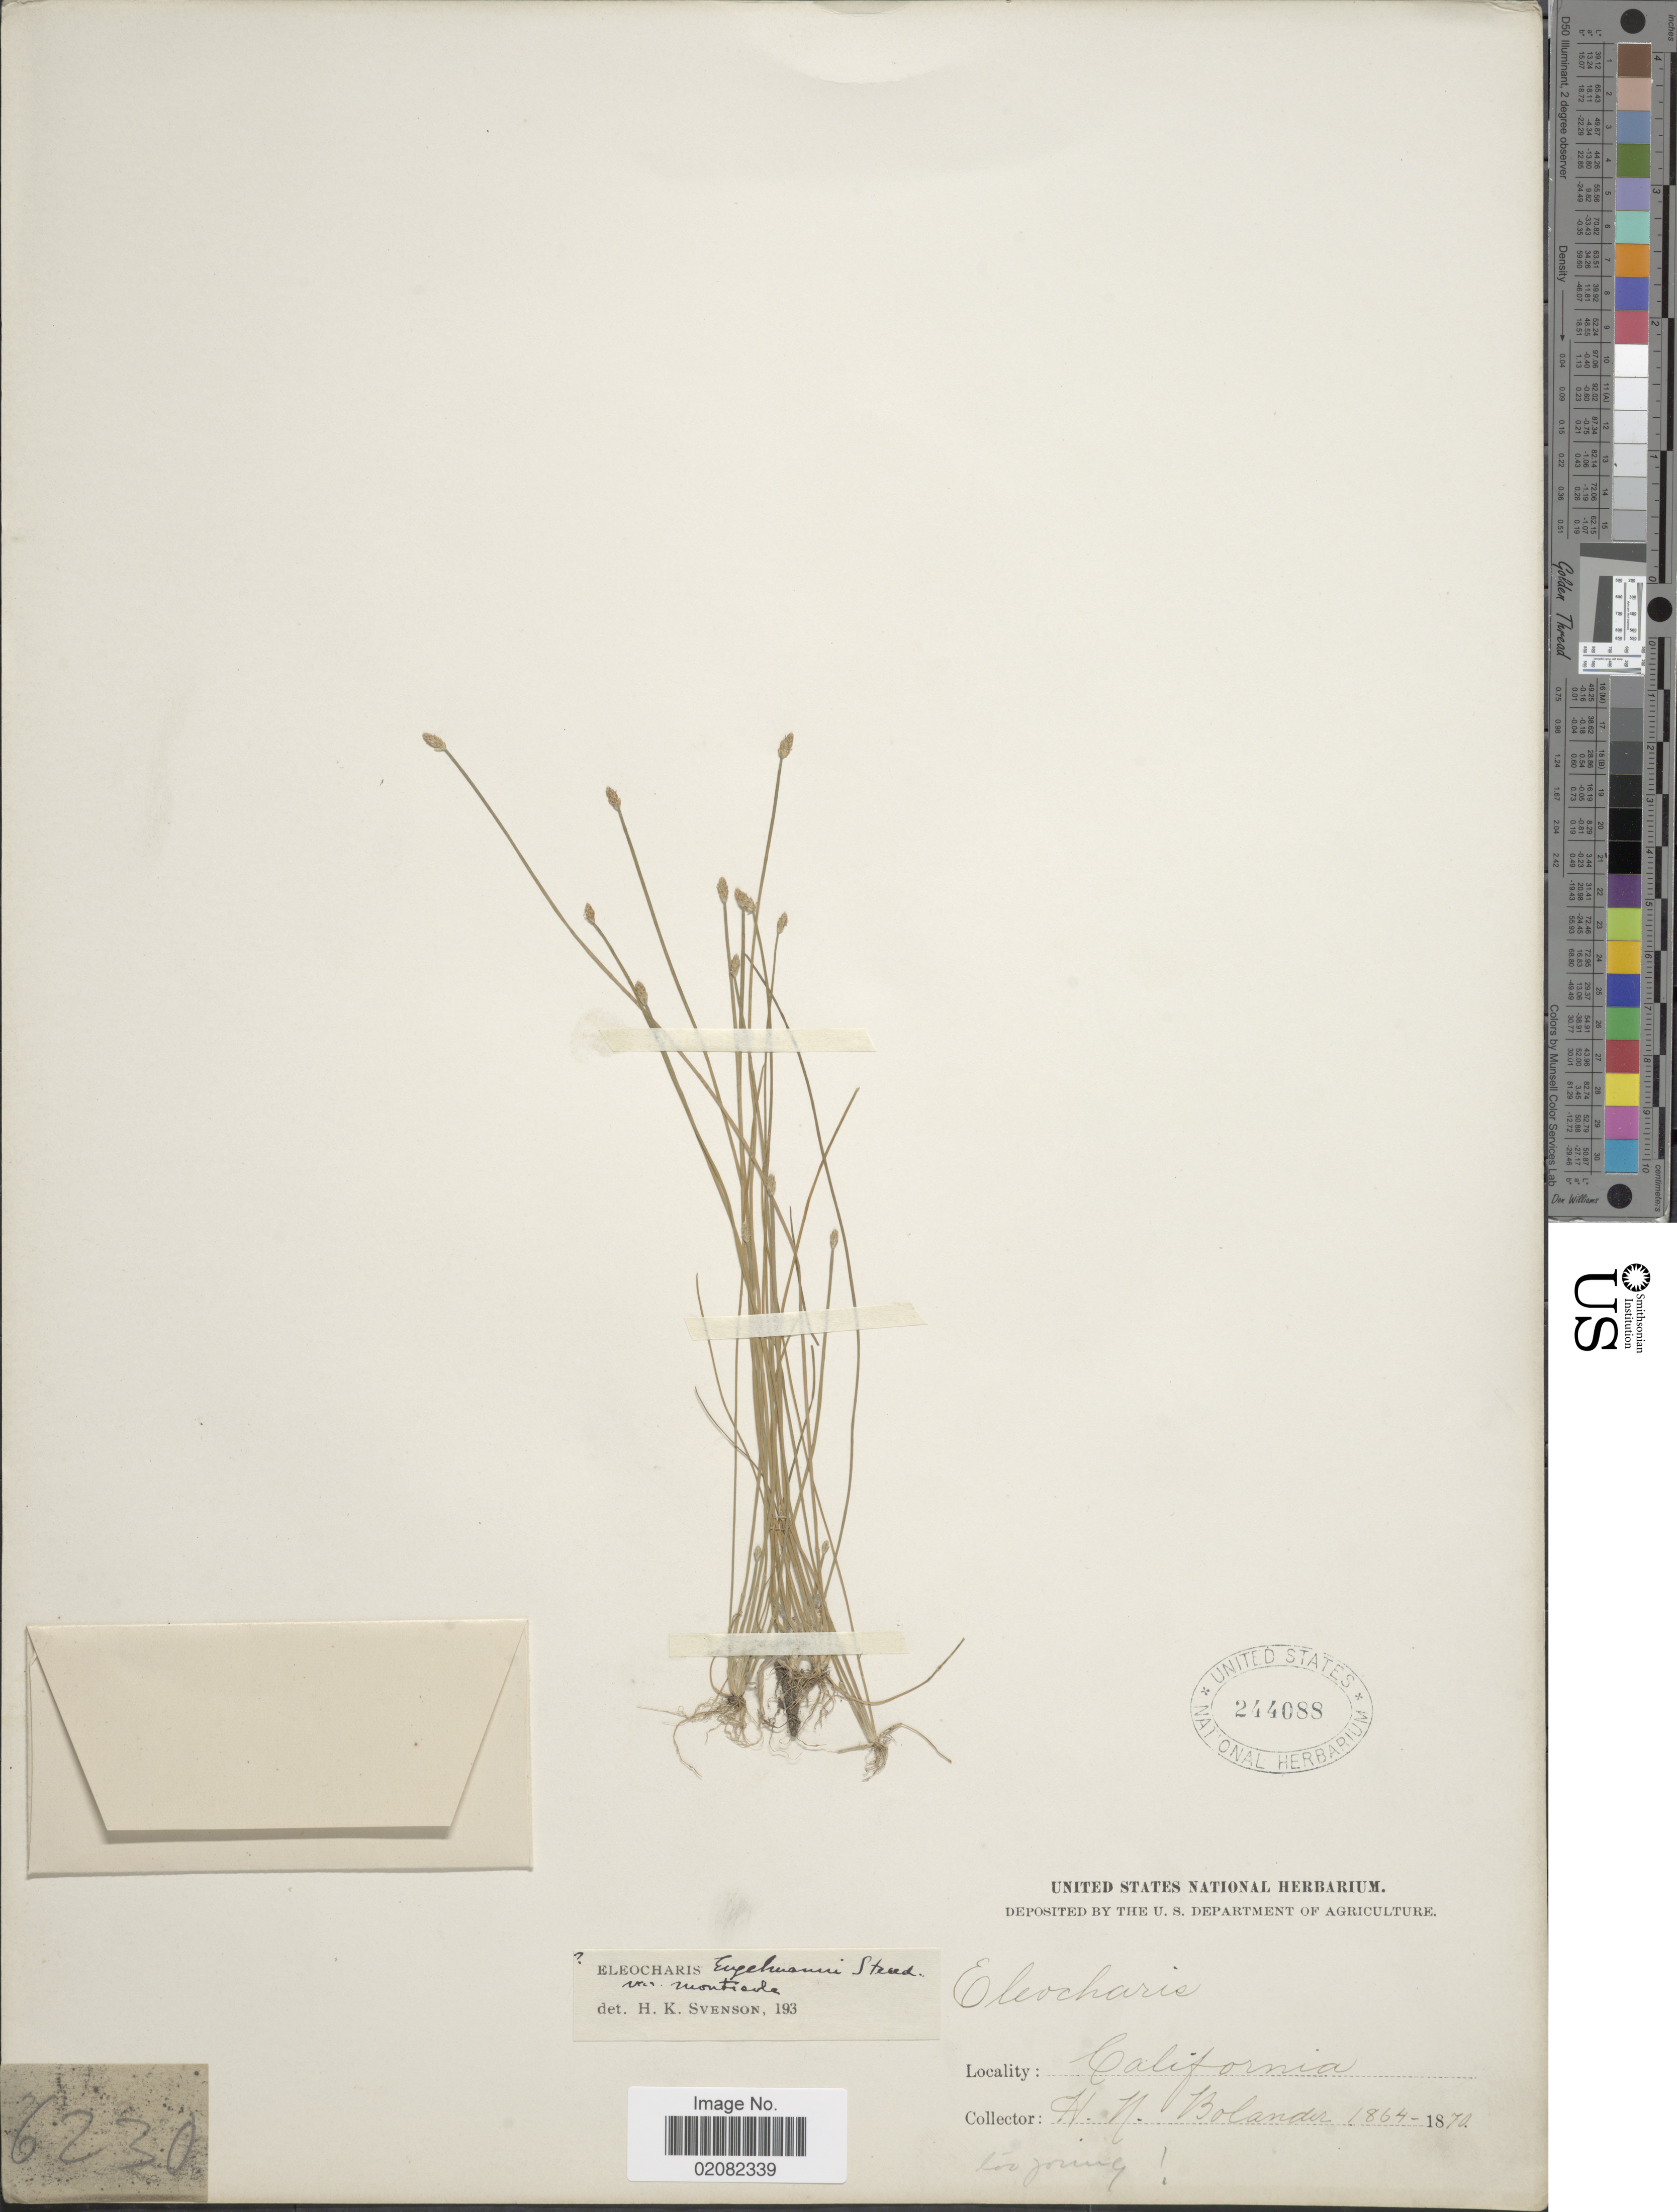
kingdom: Plantae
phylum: Tracheophyta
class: Liliopsida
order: Poales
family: Cyperaceae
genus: Eleocharis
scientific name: Eleocharis engelmannii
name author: Steud.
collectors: H. Bolander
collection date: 1864/1870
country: United States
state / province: California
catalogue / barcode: US 244088